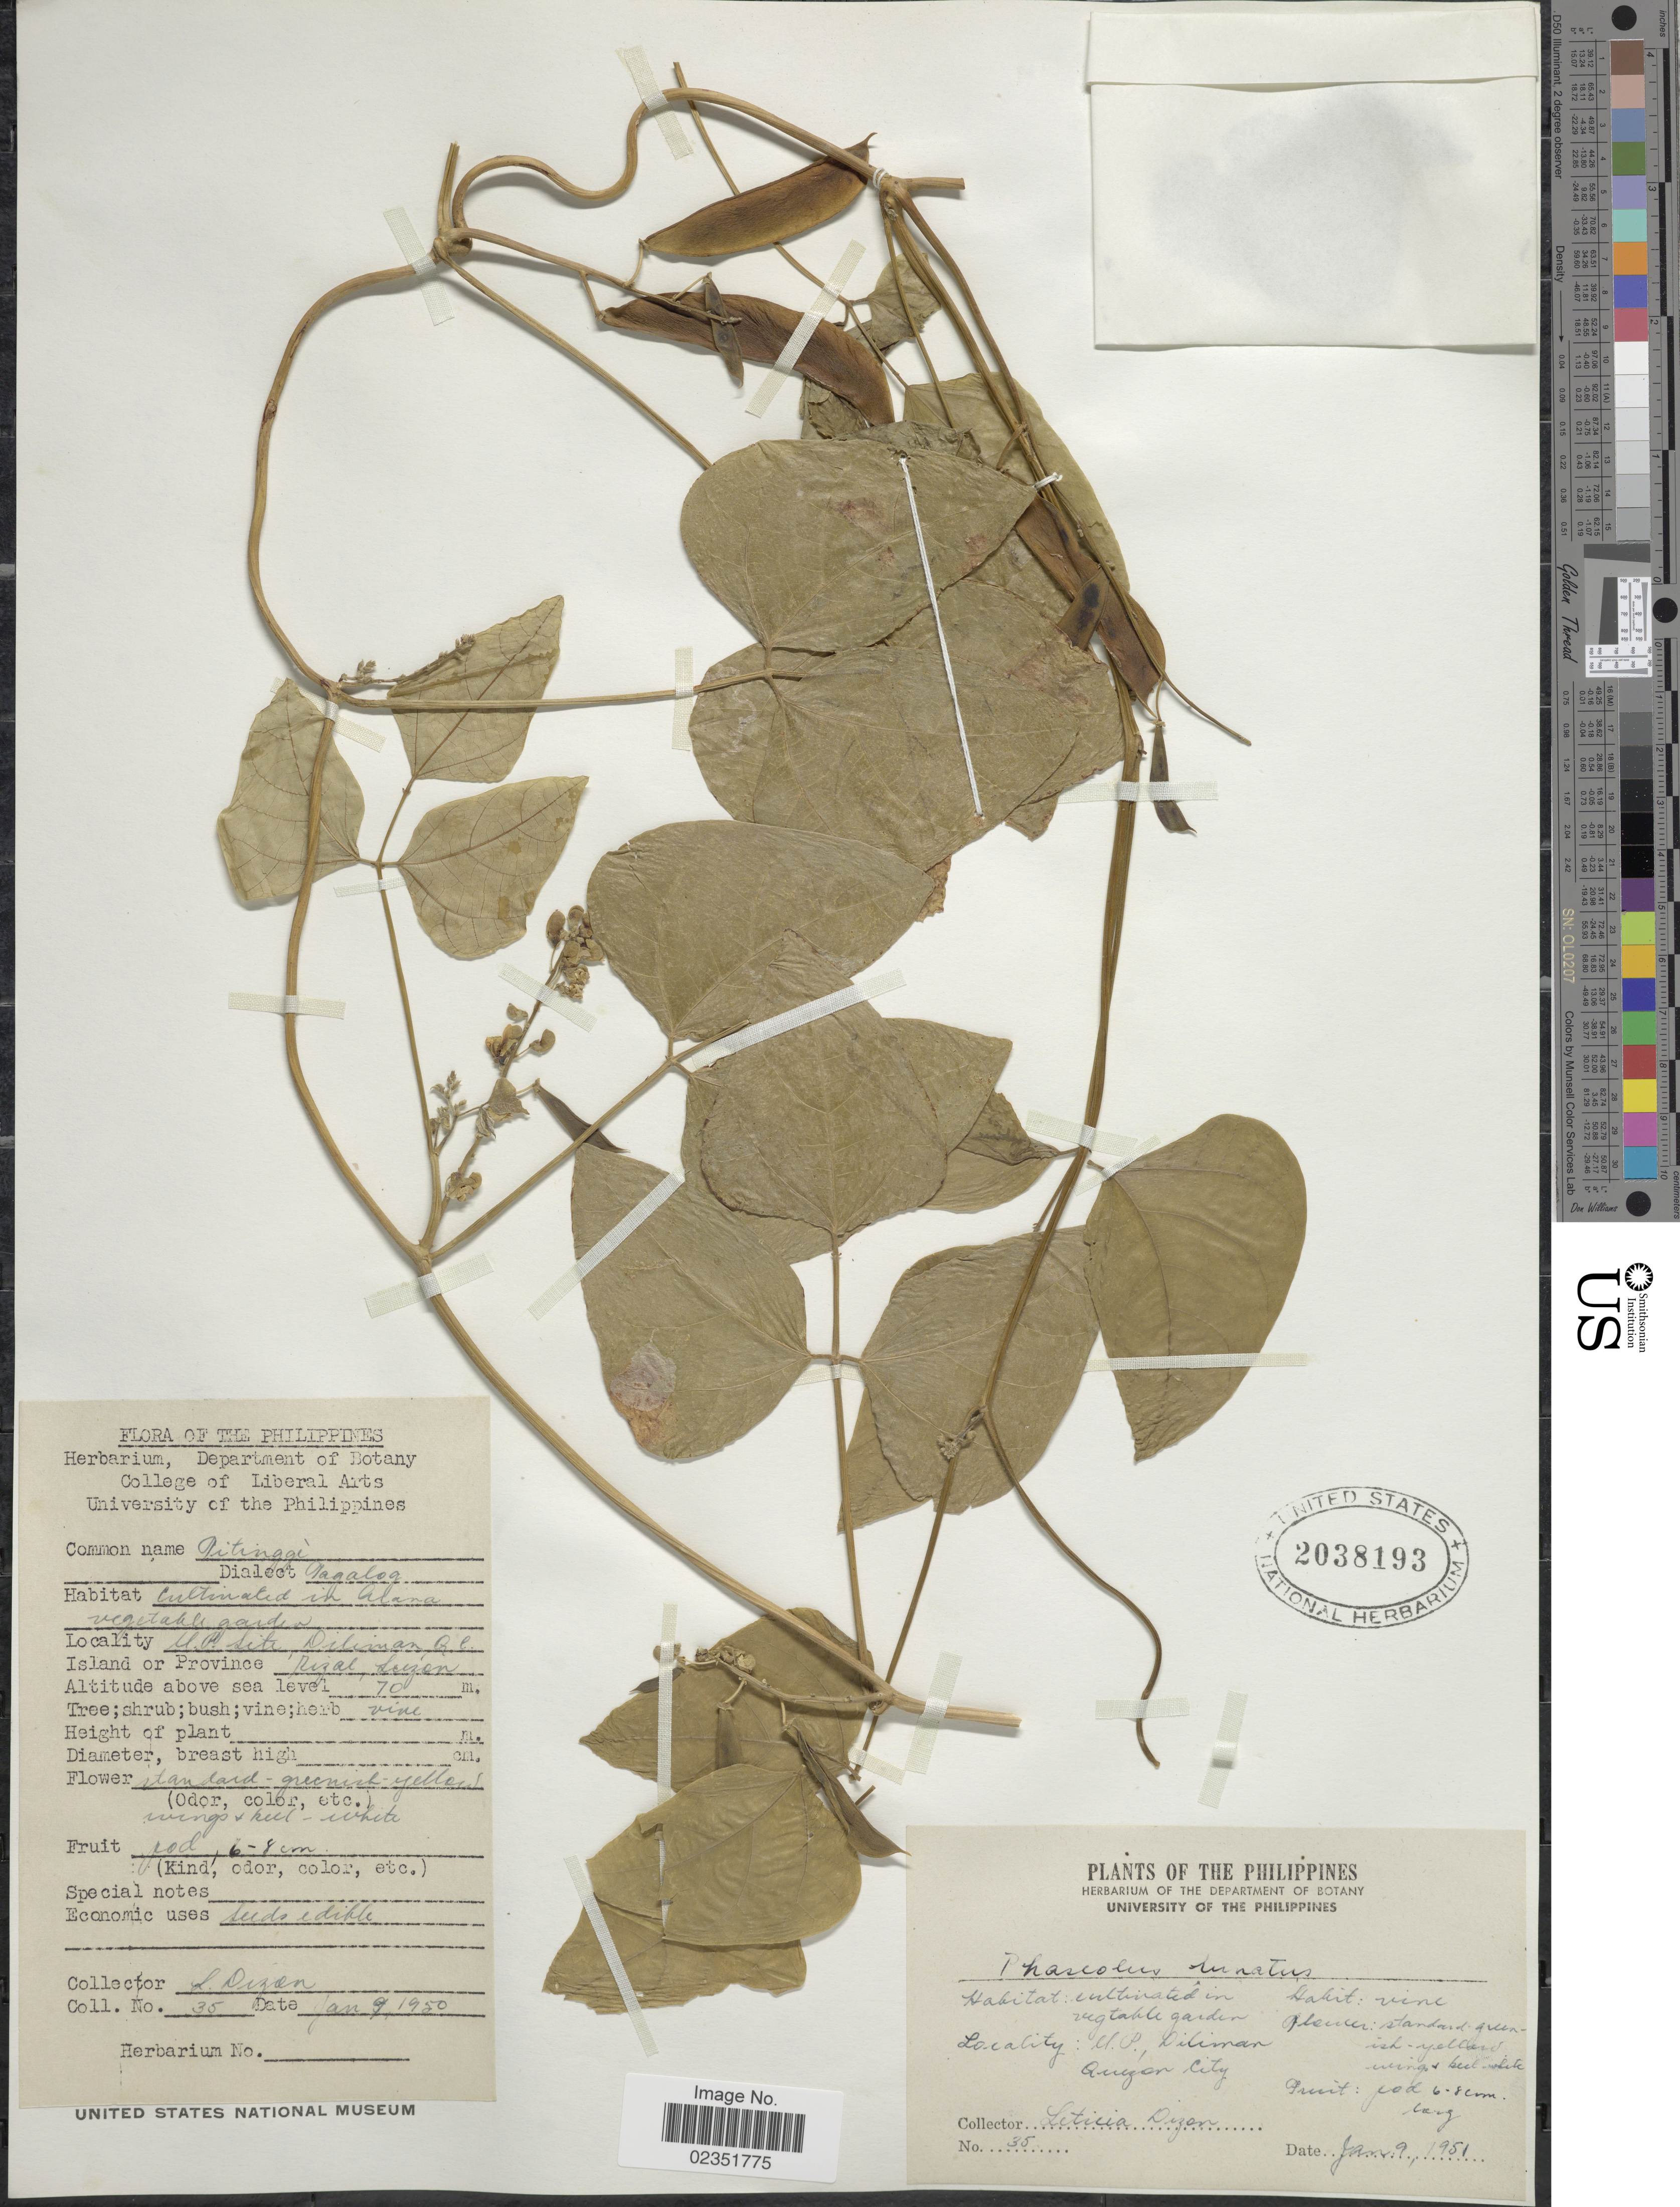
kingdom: Plantae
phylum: Tracheophyta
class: Magnoliopsida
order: Fabales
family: Fabaceae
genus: Phaseolus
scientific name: Phaseolus lunatus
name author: L.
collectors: L. Dizen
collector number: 35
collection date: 1950-01-09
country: Philippines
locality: Cultivated in garden, U.P. Diliman, Quezon City, Island or Province Rizal, Luzon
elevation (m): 70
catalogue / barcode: US 2038193